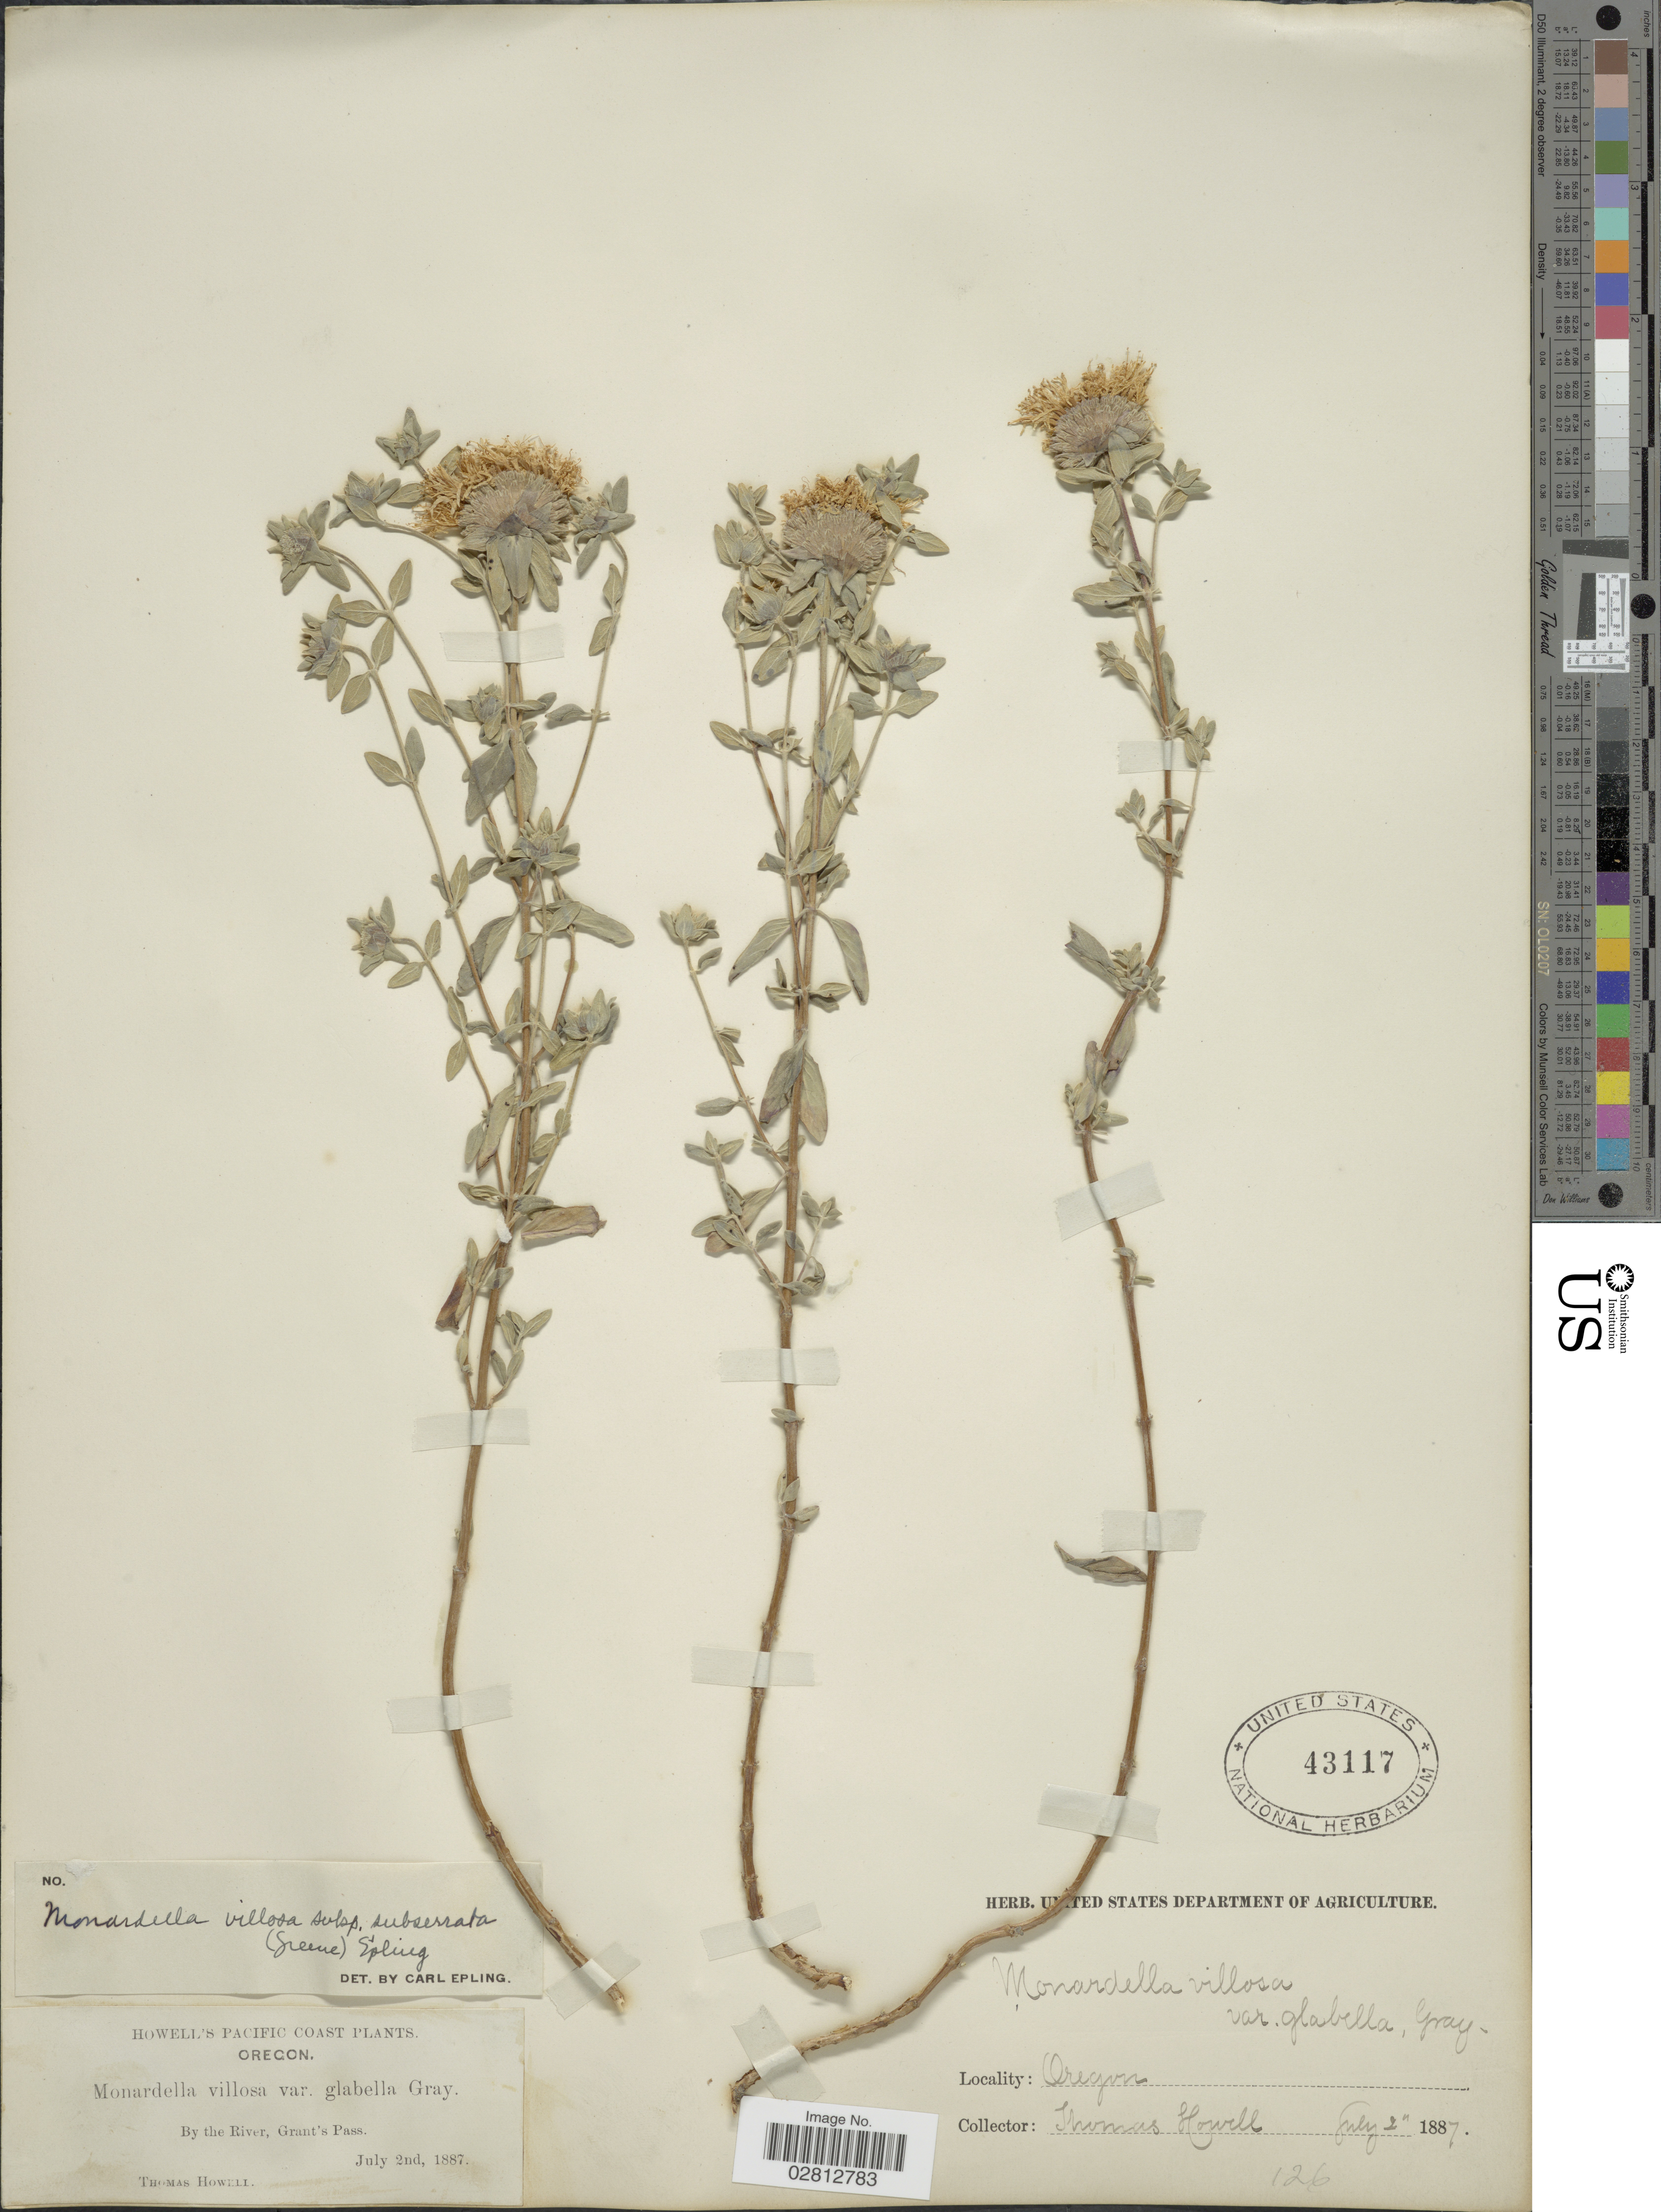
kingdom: Plantae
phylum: Tracheophyta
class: Magnoliopsida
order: Lamiales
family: Lamiaceae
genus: Monardella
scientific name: Monardella villosa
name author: Benth.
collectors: T. Howell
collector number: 126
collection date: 1887-07-02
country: United States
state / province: Oregon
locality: Pacific Coast, By the River, Grant's Pass.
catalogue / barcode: US 43117